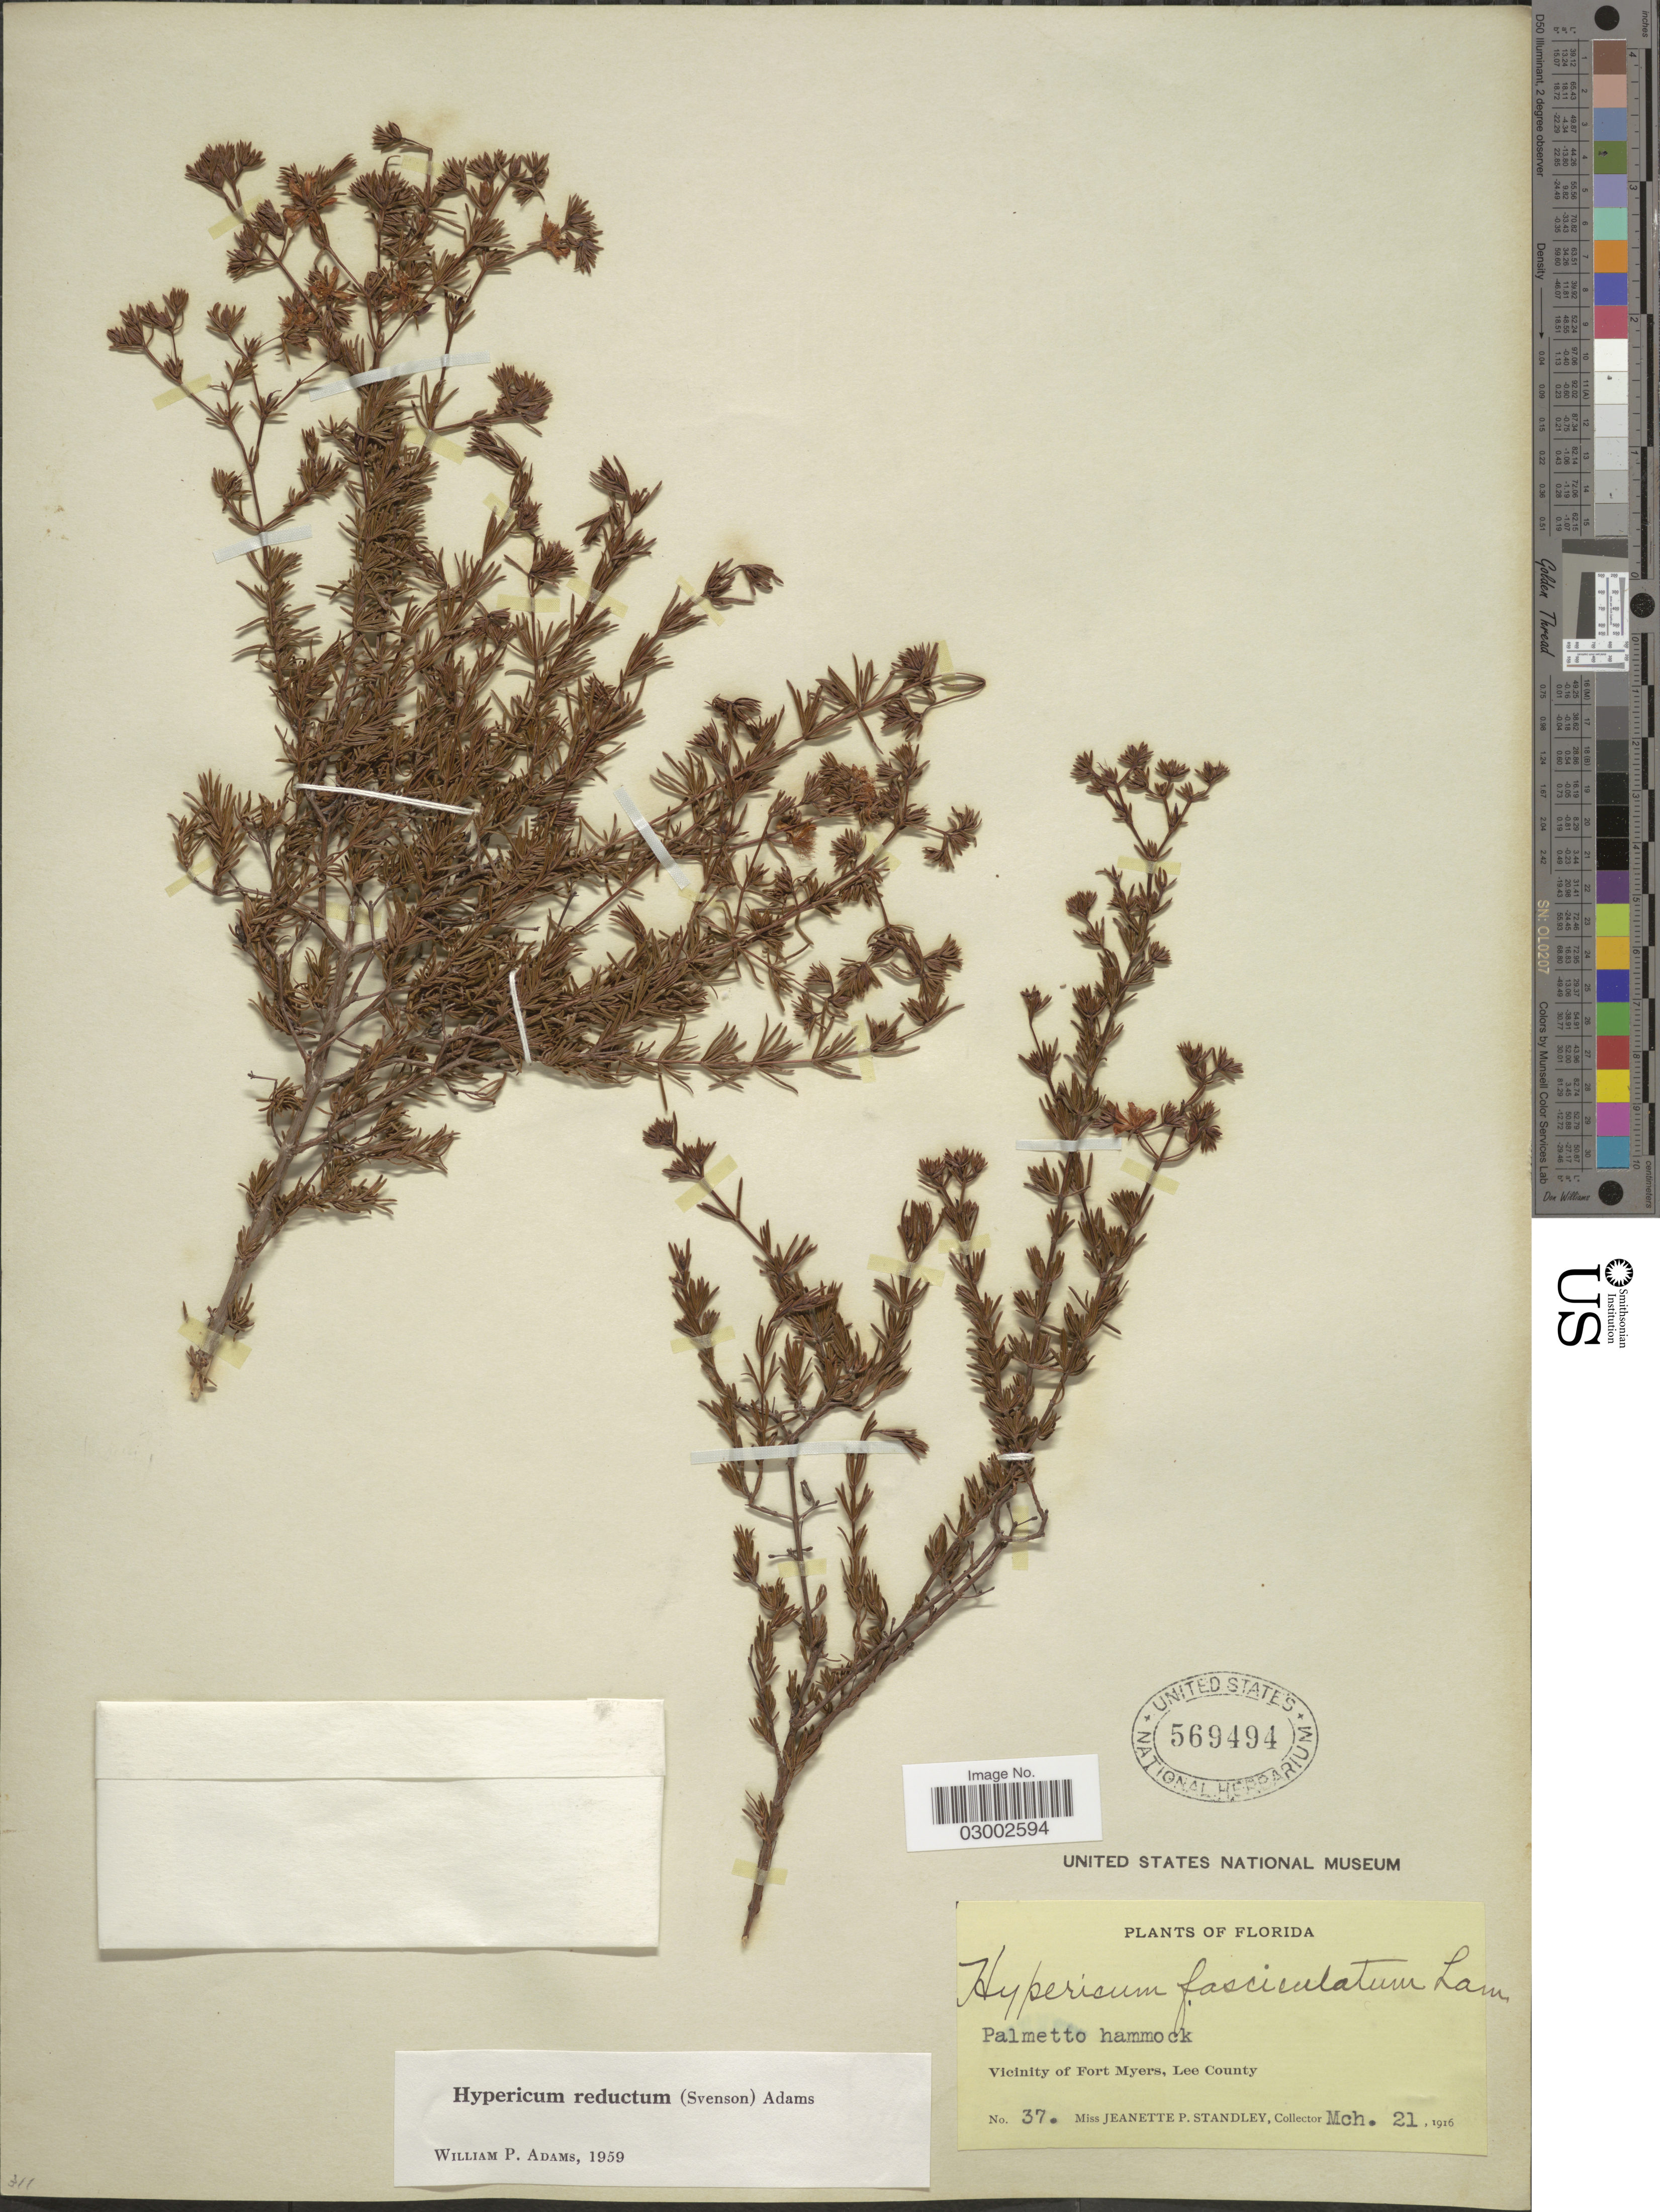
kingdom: Plantae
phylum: Tracheophyta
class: Magnoliopsida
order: Malpighiales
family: Hypericaceae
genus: Hypericum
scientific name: Hypericum brachyphyllum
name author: (Spach) Steud.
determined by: Strong, Mark T., (BOT), Smithsonian Institution - National Museum of Natural History (UNITED STATES)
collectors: J. P. Standley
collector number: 37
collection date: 1916-03-21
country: United States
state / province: Florida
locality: Vicinity of Fort Meyers, Lee County.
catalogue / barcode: US 569494